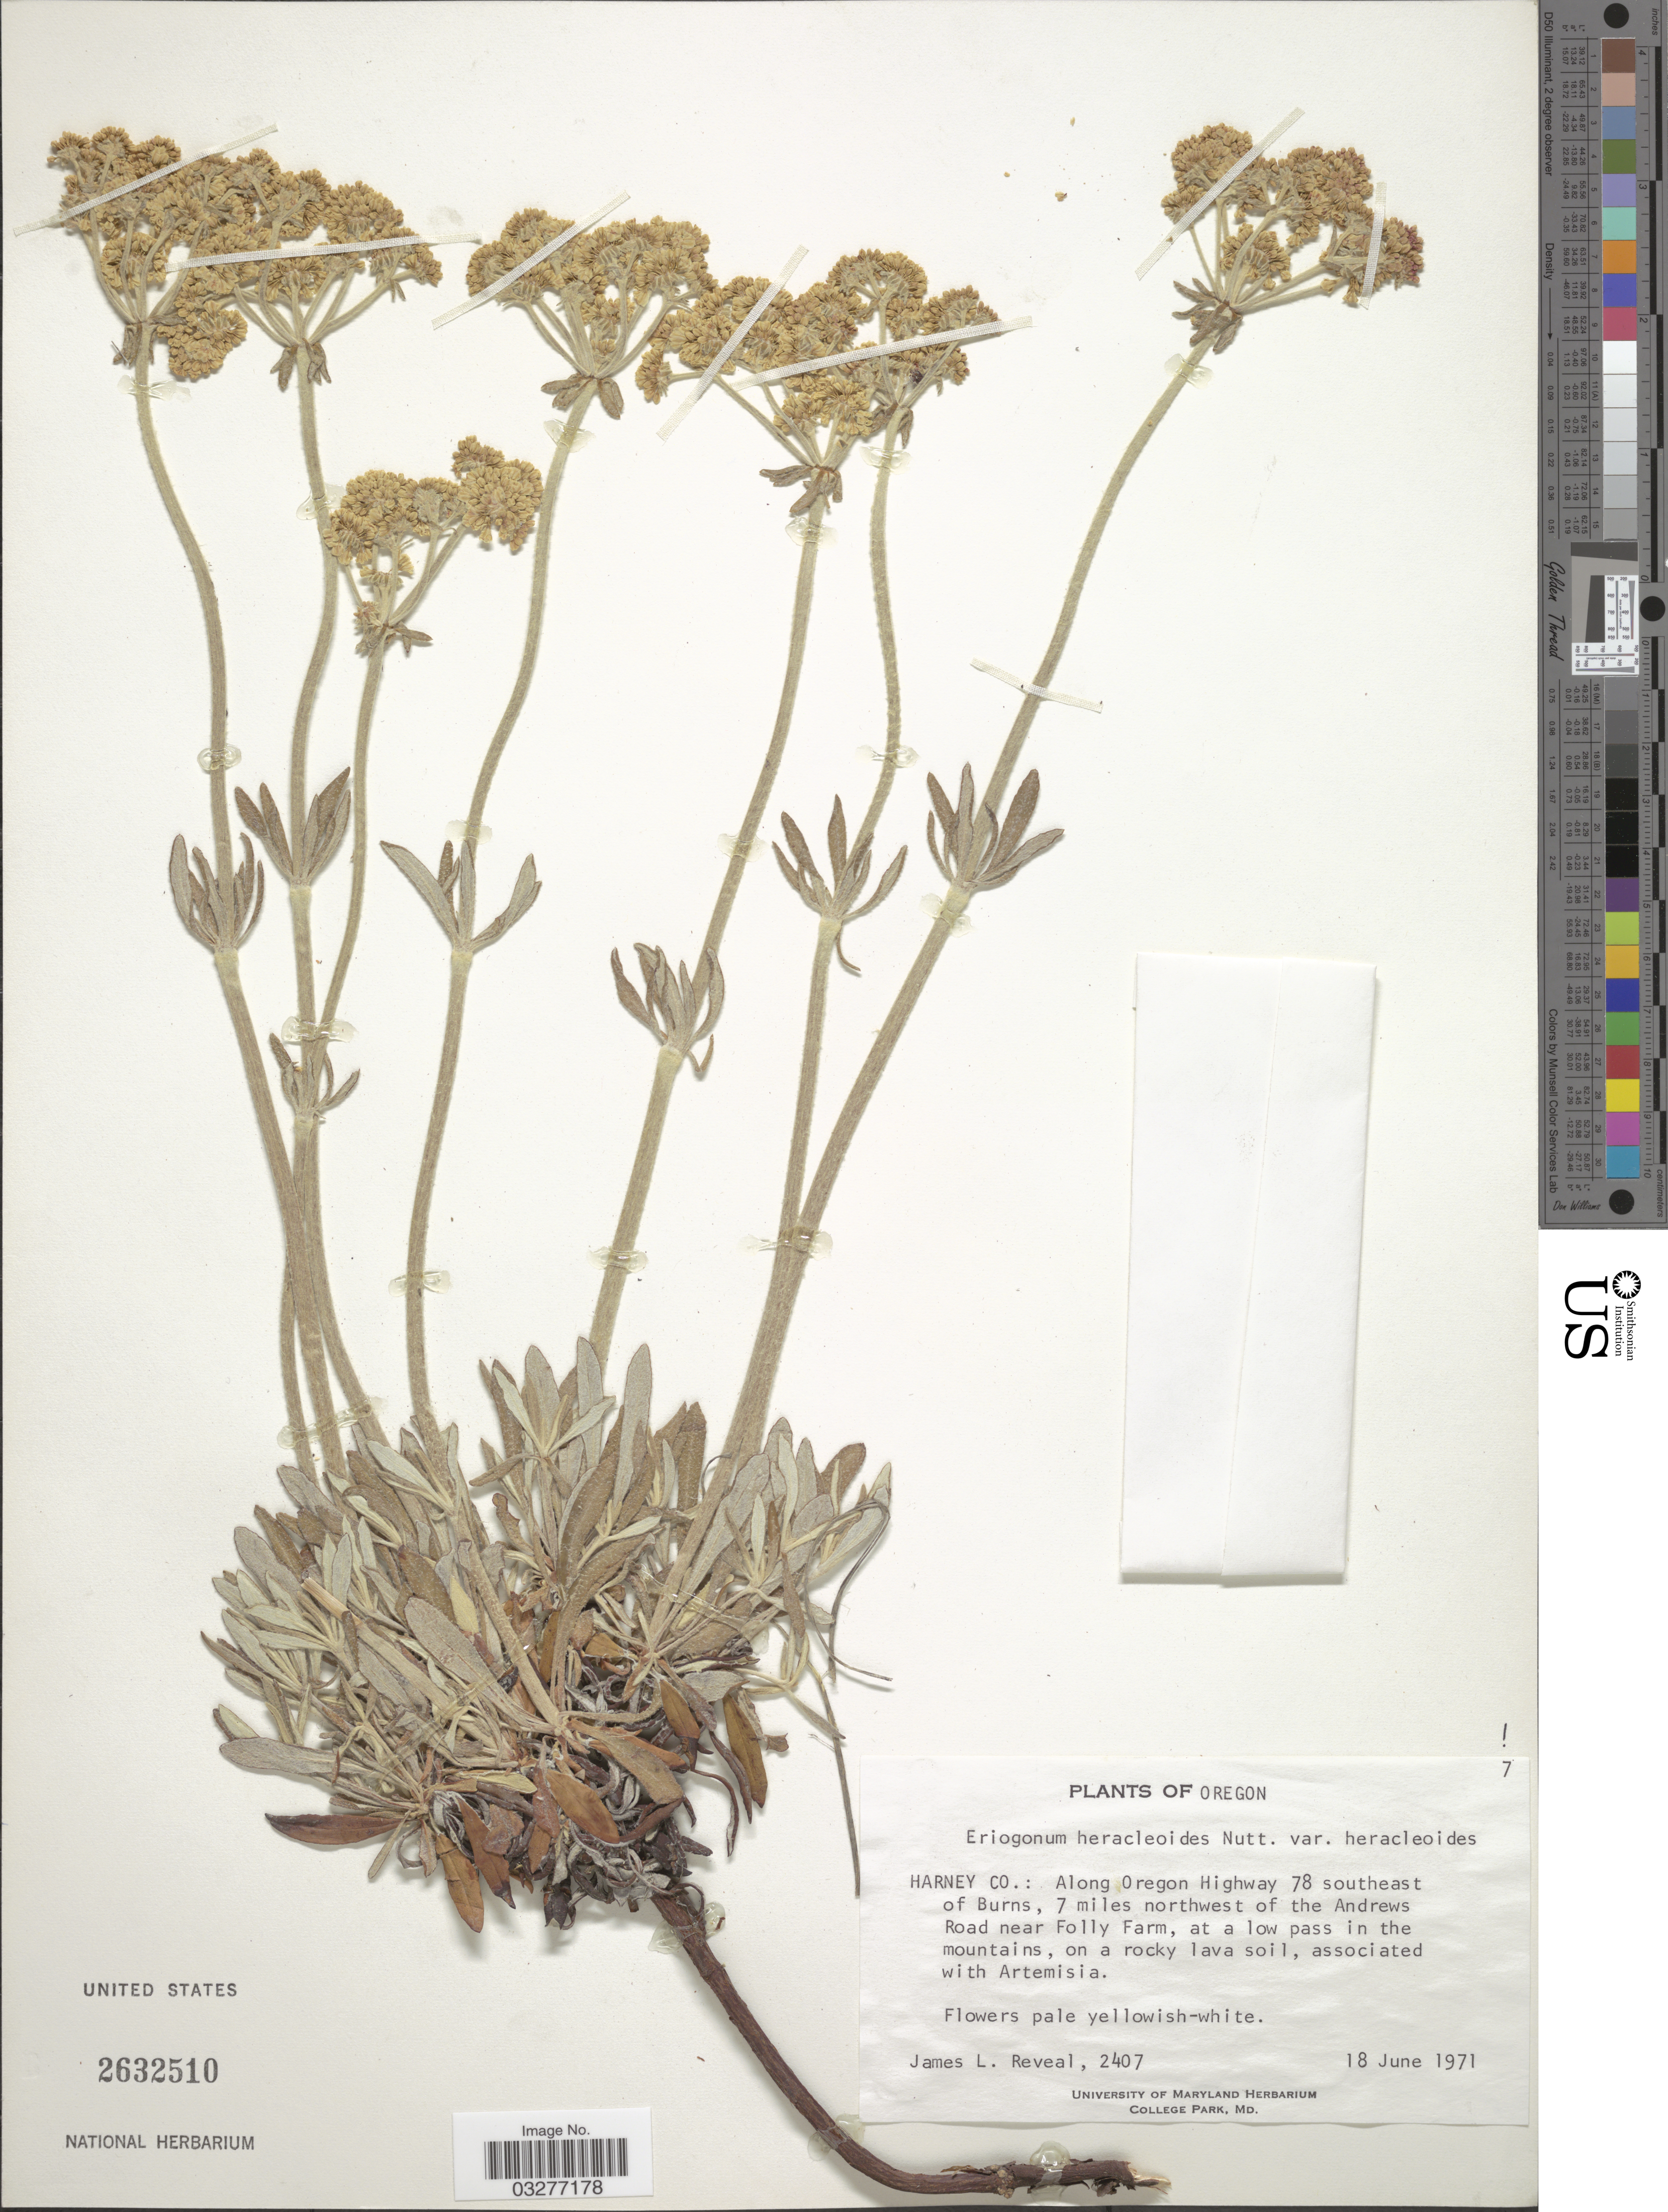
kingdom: Plantae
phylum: Tracheophyta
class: Magnoliopsida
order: Caryophyllales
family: Polygonaceae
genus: Eriogonum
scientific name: Eriogonum heracleoides var. heracleoides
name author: Nutt.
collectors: J. L. Reveal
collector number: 2407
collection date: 1971-06-18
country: United States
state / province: Oregon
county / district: Harney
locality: Harney Co.: Along Oregon Highway 78 southeast of Burns, 7 miles northwest of the Andrews Road near Folly Farm, at a low pass in the mountains.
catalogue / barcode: US 2632510